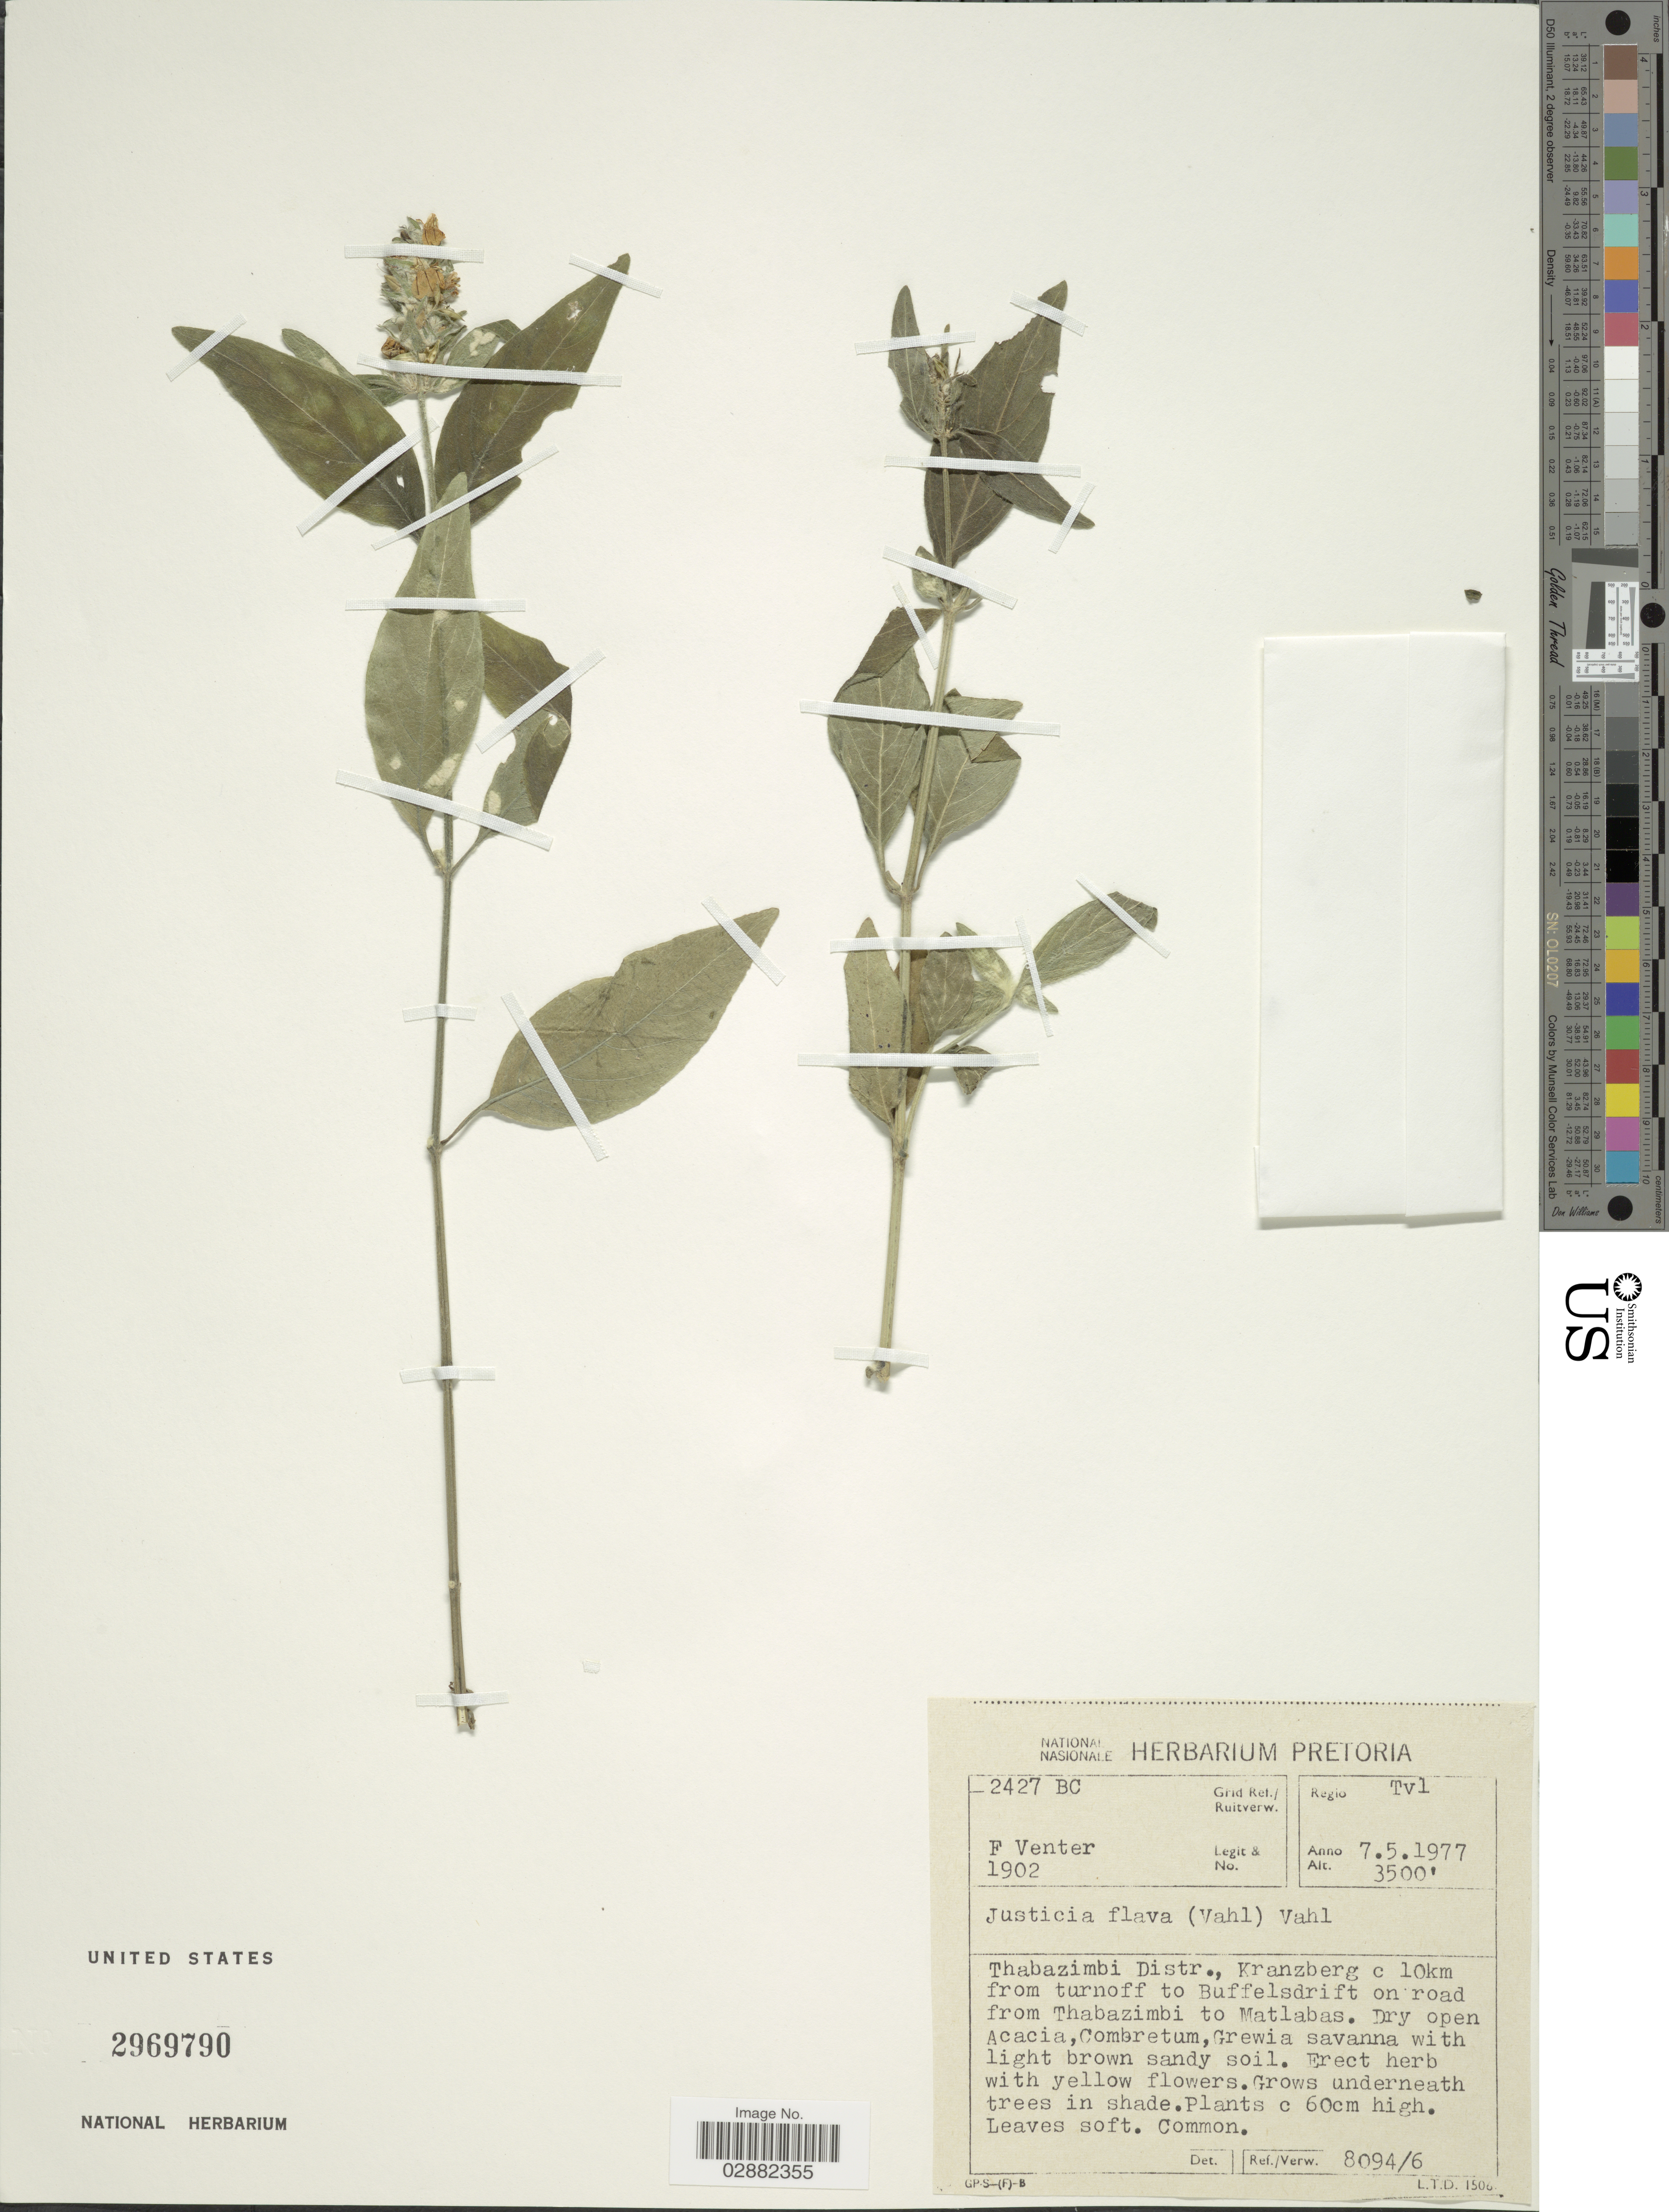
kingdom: Plantae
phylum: Tracheophyta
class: Magnoliopsida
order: Lamiales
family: Acanthaceae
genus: Justicia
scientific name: Justicia flava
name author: (Forssk.) Vahl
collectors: F. Venter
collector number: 1902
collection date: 1977-05-07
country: South Africa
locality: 2427 bC Grid ref./ Ruitverw. Regio Tvl. Thabazimbi Distr., Kranzberg c 10km from turnoff to Buffelsdrift on road from Thabazimbi to Matlabas.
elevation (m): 1067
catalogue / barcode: US 2969790